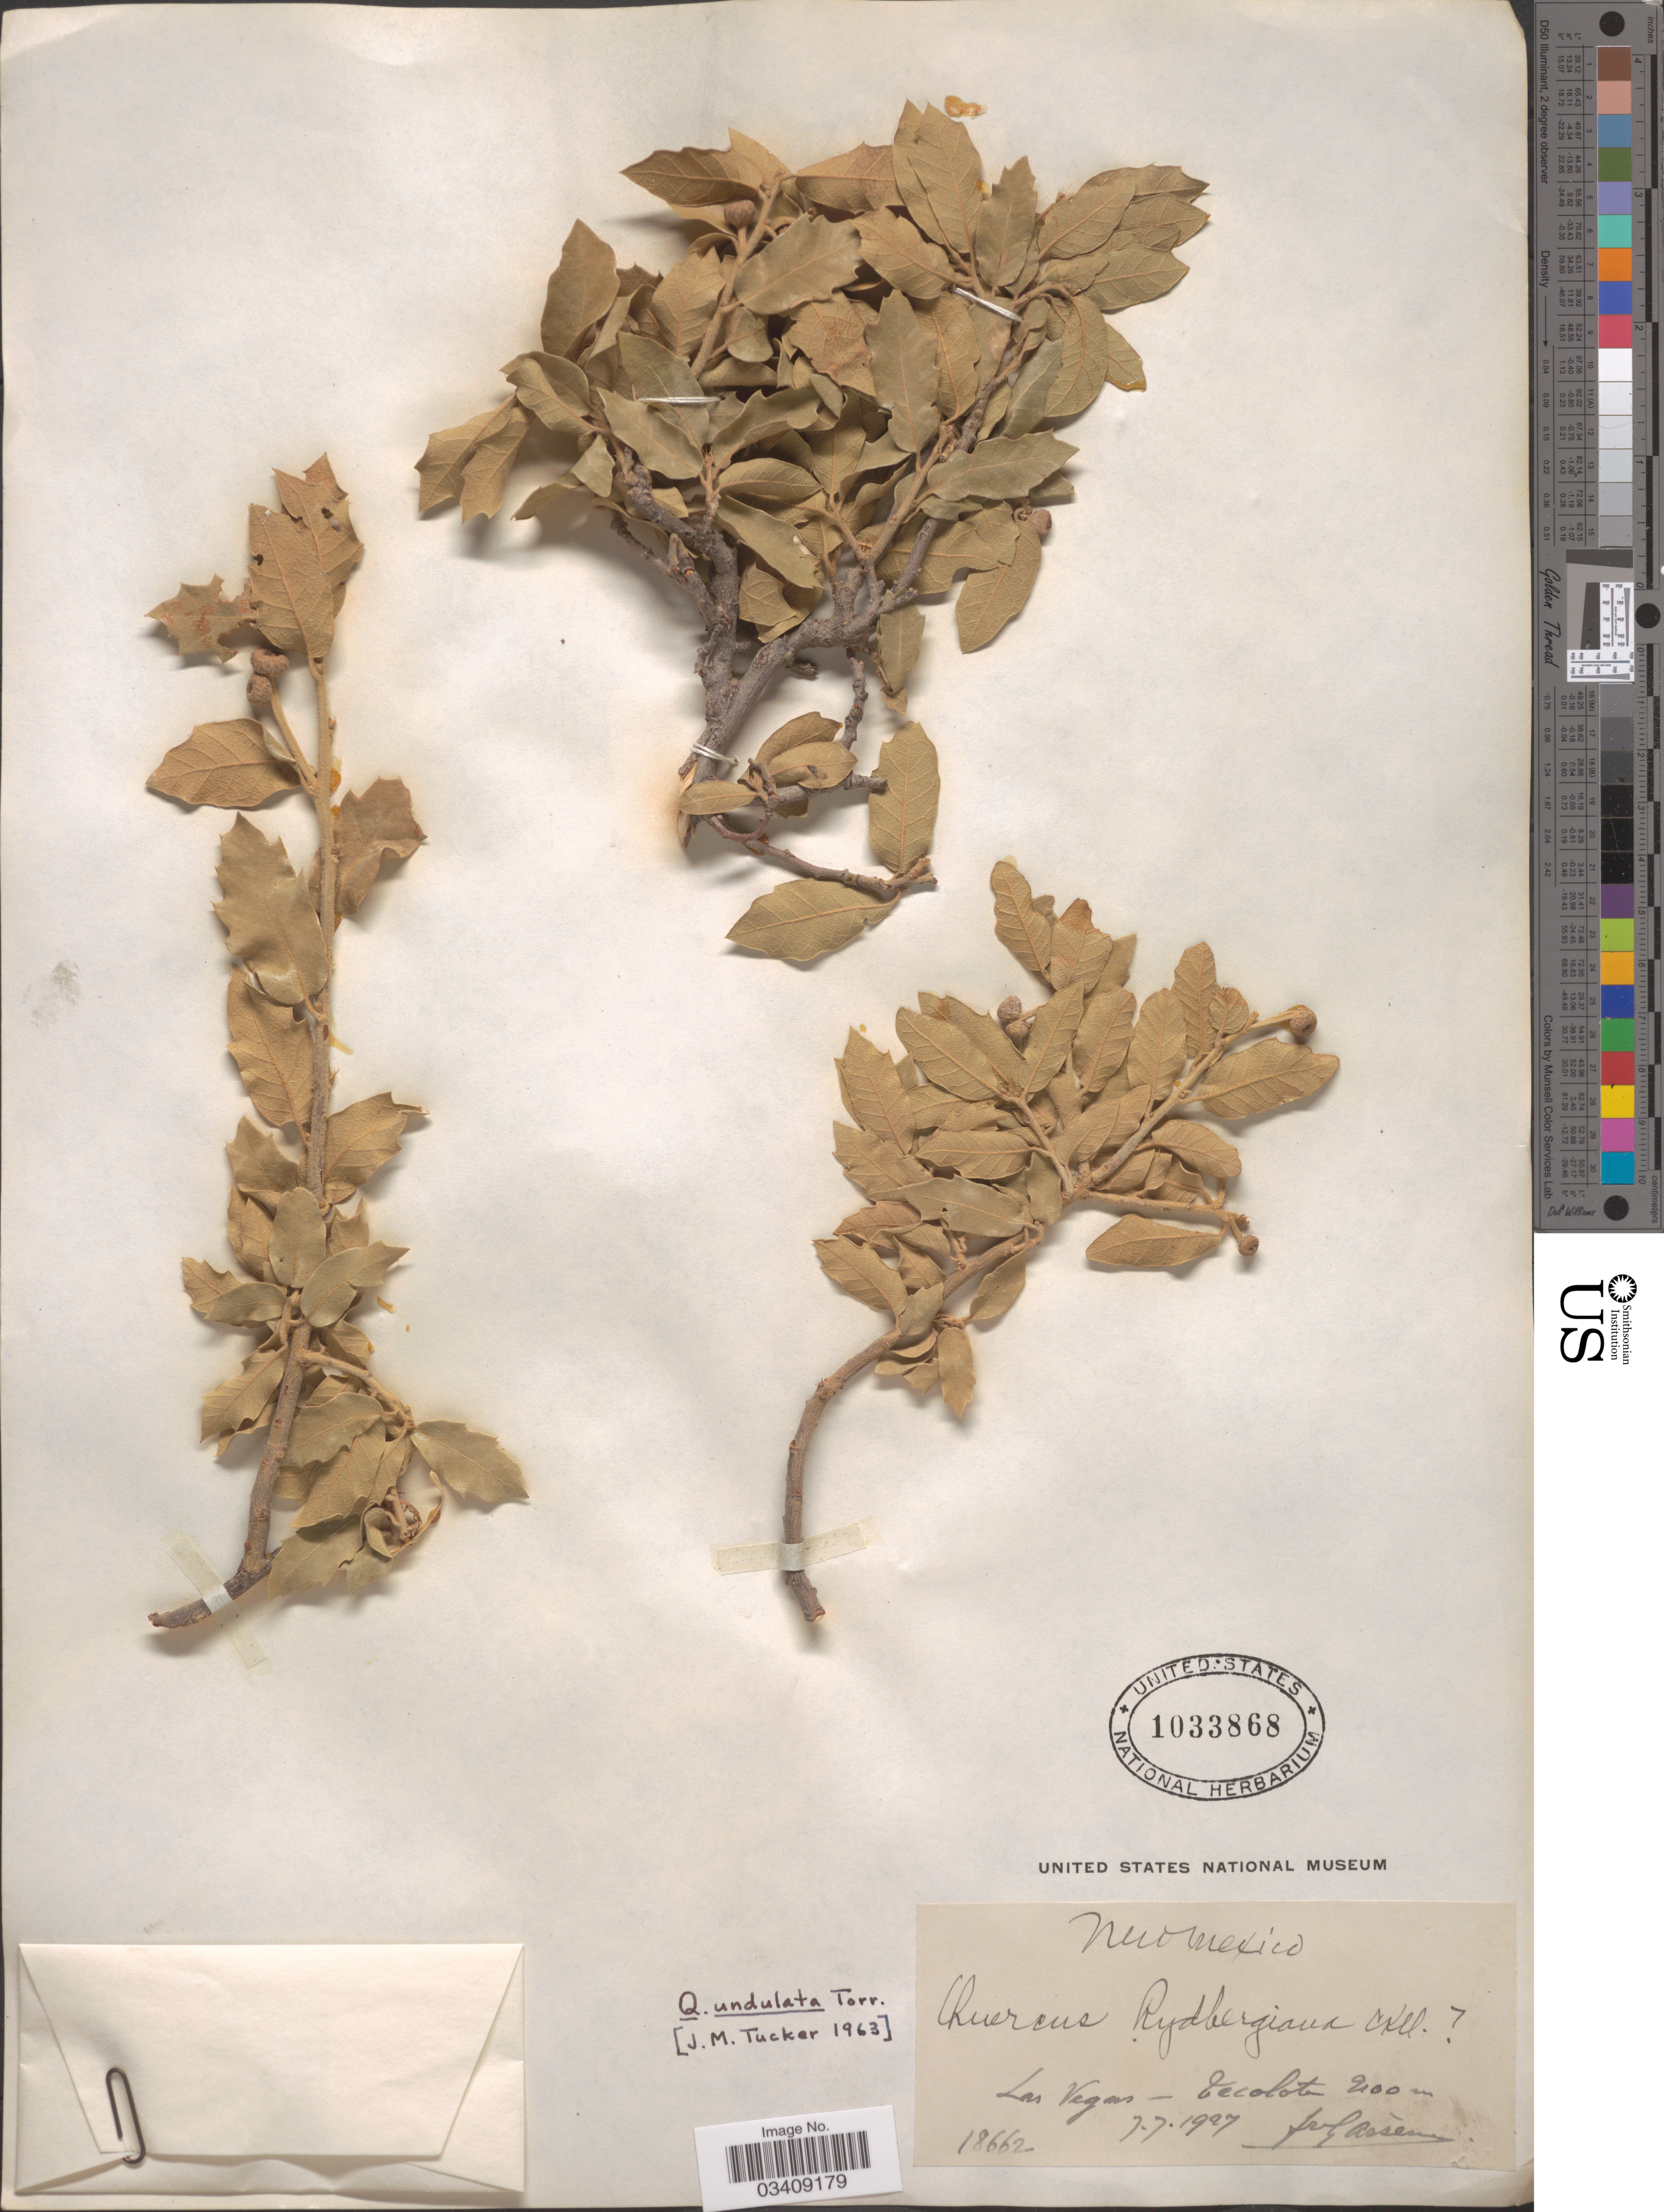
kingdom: Plantae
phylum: Tracheophyta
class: Magnoliopsida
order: Fagales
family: Fagaceae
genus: Quercus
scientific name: Quercus undulata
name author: Torr.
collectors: F. Arsène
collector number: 18662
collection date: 1927-07-07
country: United States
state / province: New Mexico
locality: Las Vegas-Tecolote.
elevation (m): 2100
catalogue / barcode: US 1033868